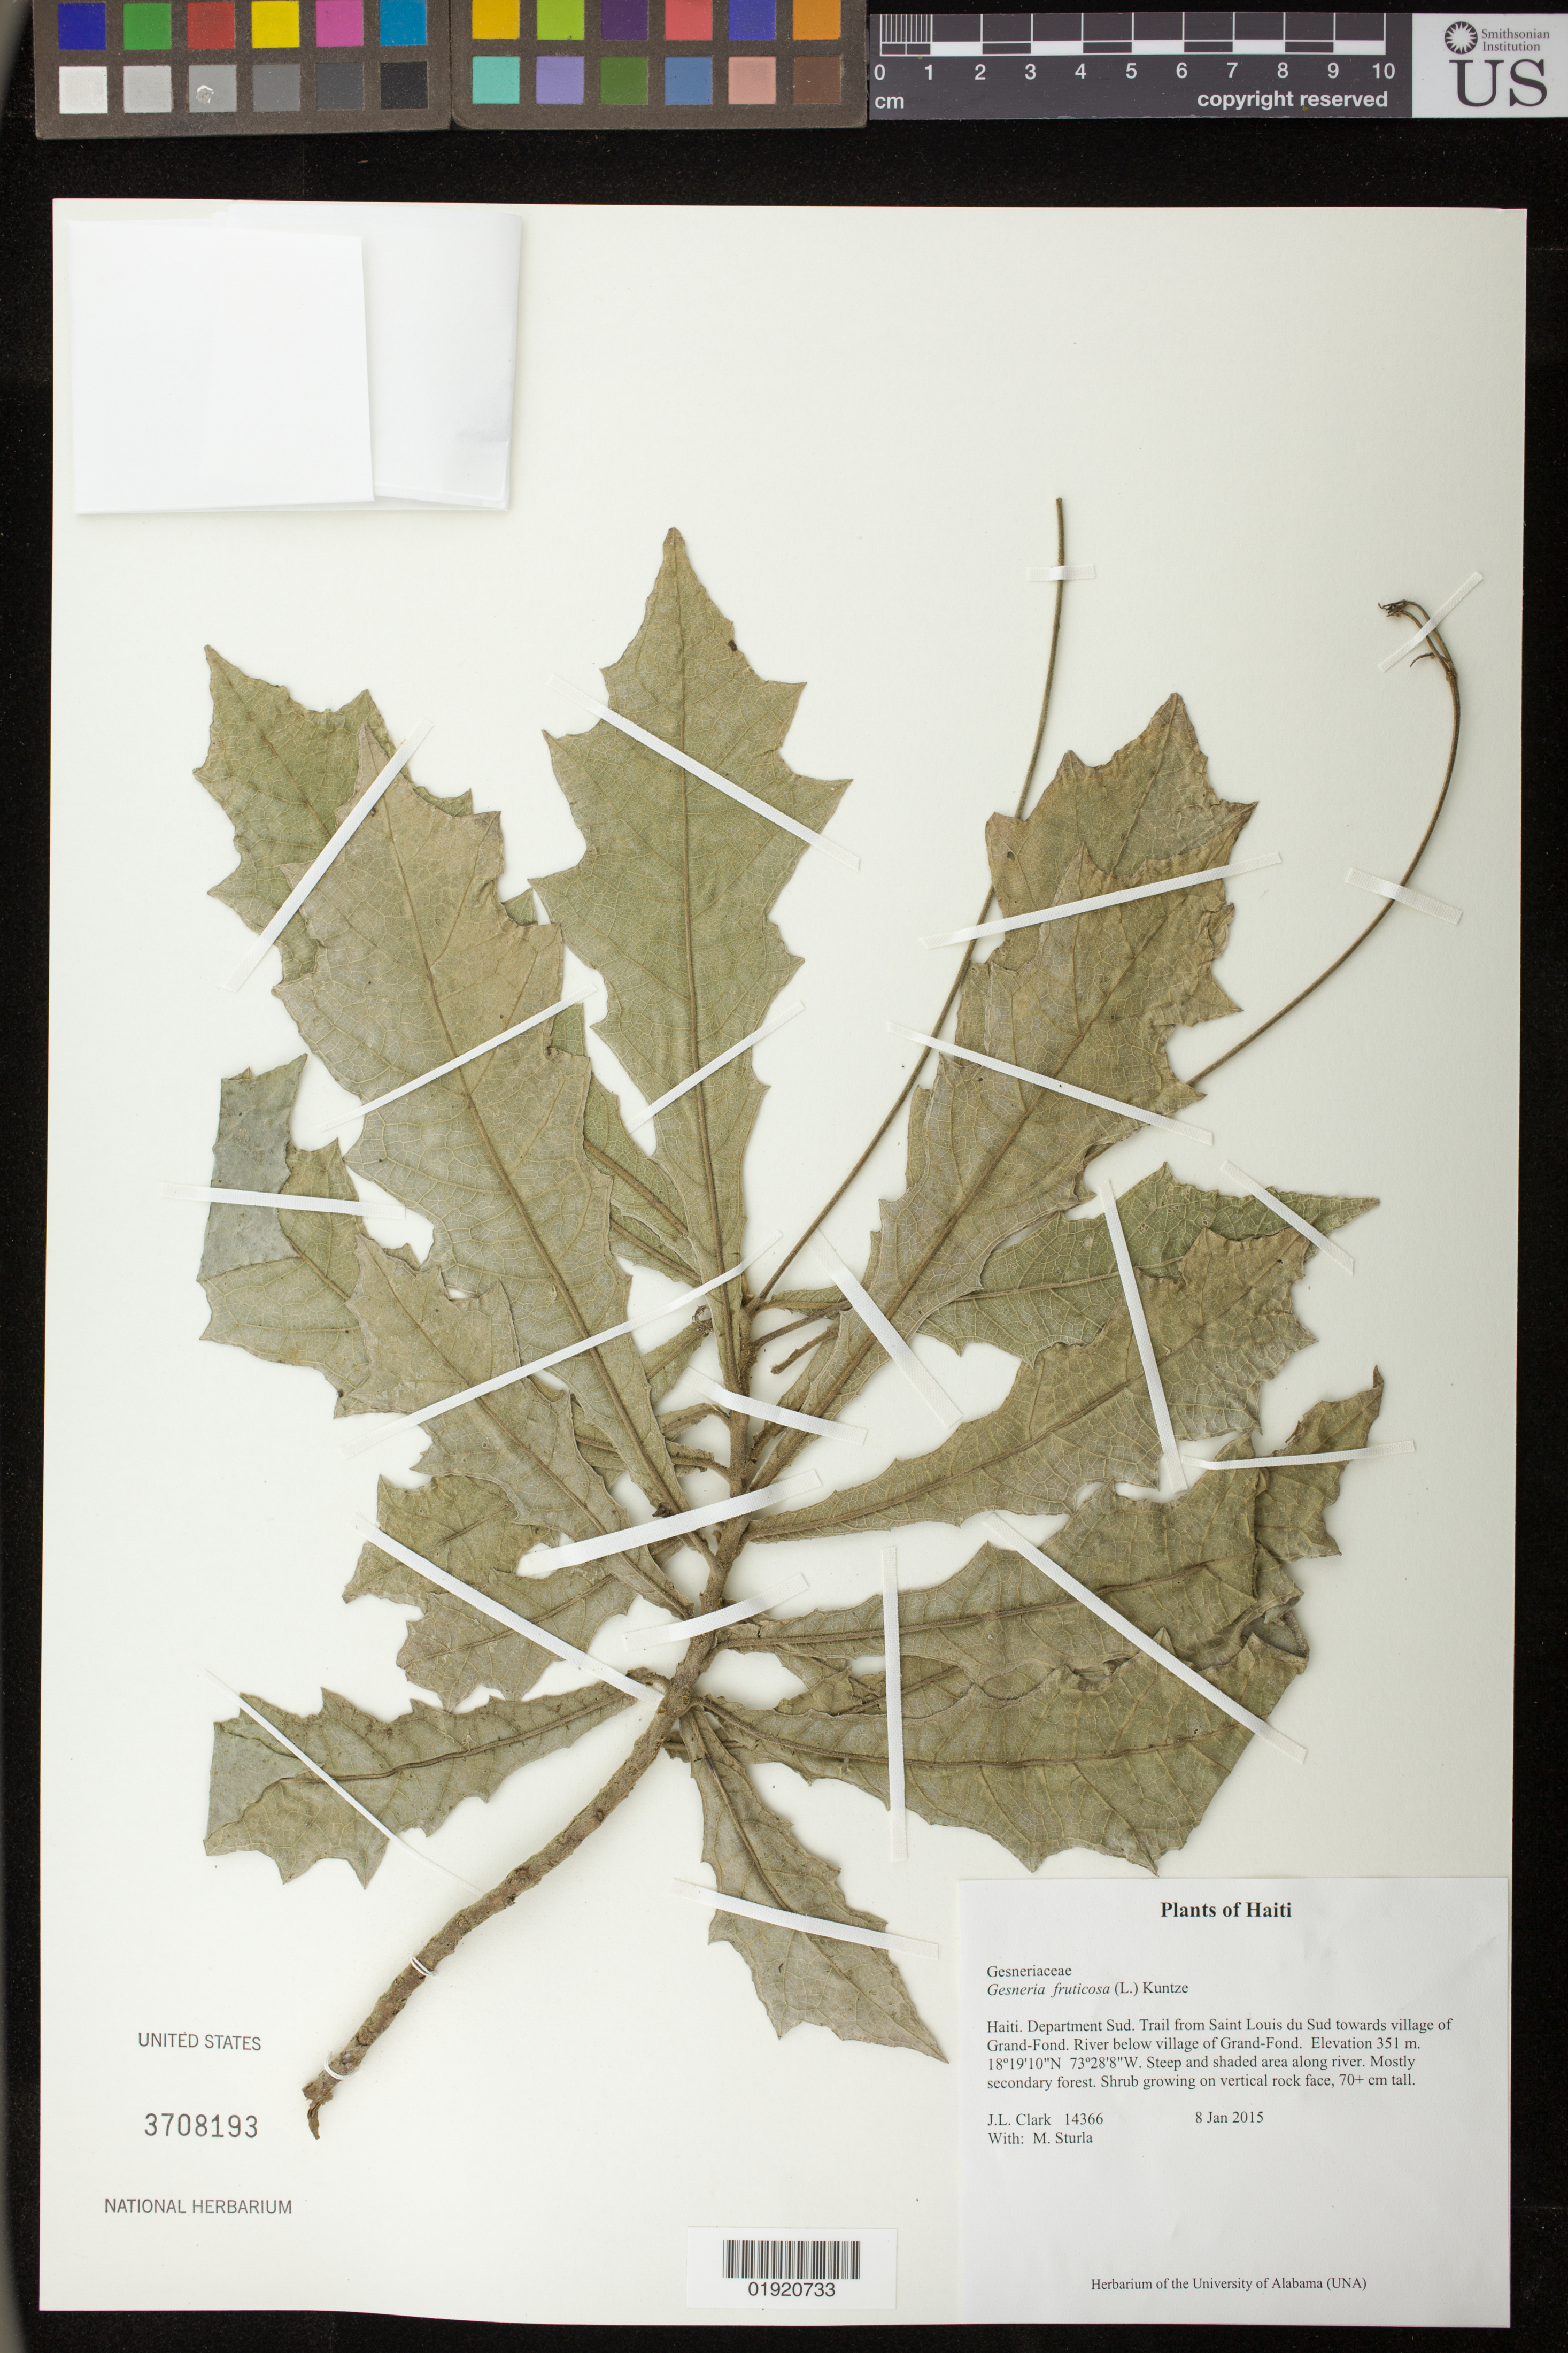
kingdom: Plantae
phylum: Tracheophyta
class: Magnoliopsida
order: Lamiales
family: Gesneriaceae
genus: Gesneria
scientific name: Gesneria fruticosa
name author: (L.) Kuntze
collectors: J. L. Clark & M. Sturla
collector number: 14366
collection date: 2015-01-08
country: Haiti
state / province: Sud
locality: Haiti. Department Sud. Trail from Saint Louis de Sud towards village of Grand-Fond. River below village of Grand-Fond.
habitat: Steep and shaded area along river. Mostly secondary forest.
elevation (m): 351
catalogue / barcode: US 3708193